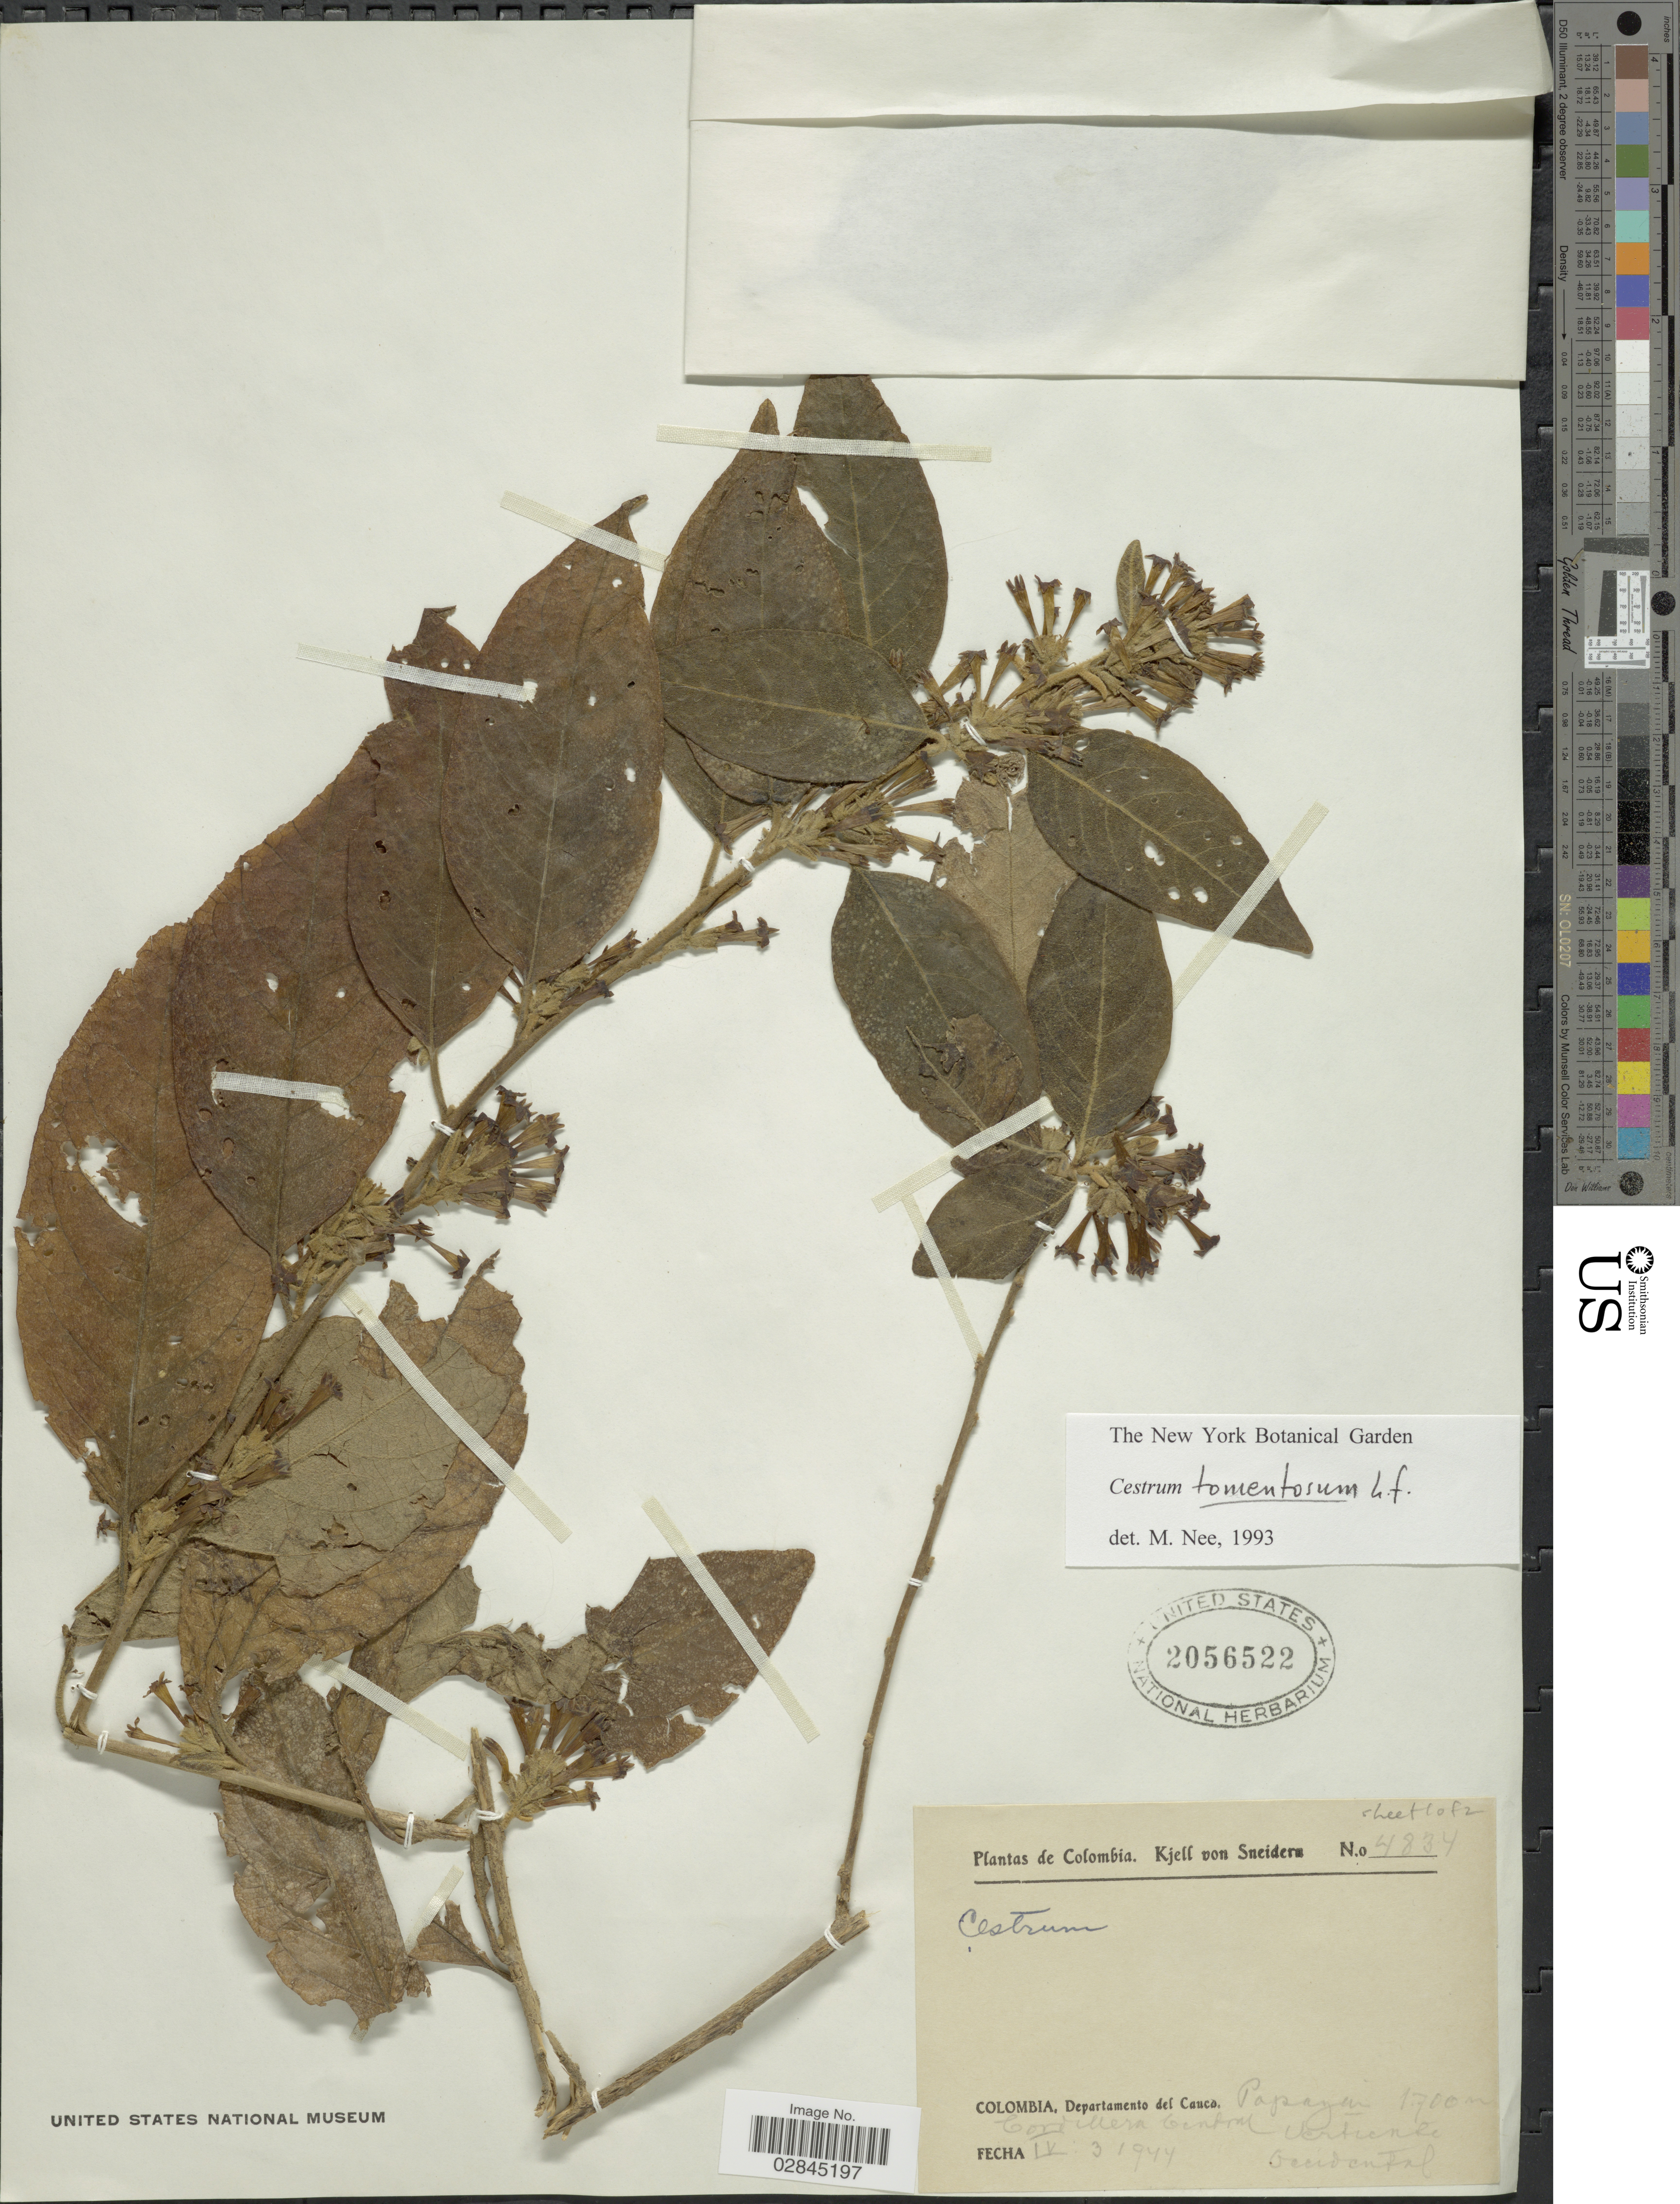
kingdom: Plantae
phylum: Tracheophyta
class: Magnoliopsida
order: Solanales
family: Solanaceae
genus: Cestrum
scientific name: Cestrum tomentosum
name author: L. f.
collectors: K. von Sneidern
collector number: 4834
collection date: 1944-04-03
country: Colombia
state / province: Cauca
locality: Departamento del Cauca. Popayán. Cordillera Central Vertiente.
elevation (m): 1700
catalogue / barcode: US 2056522